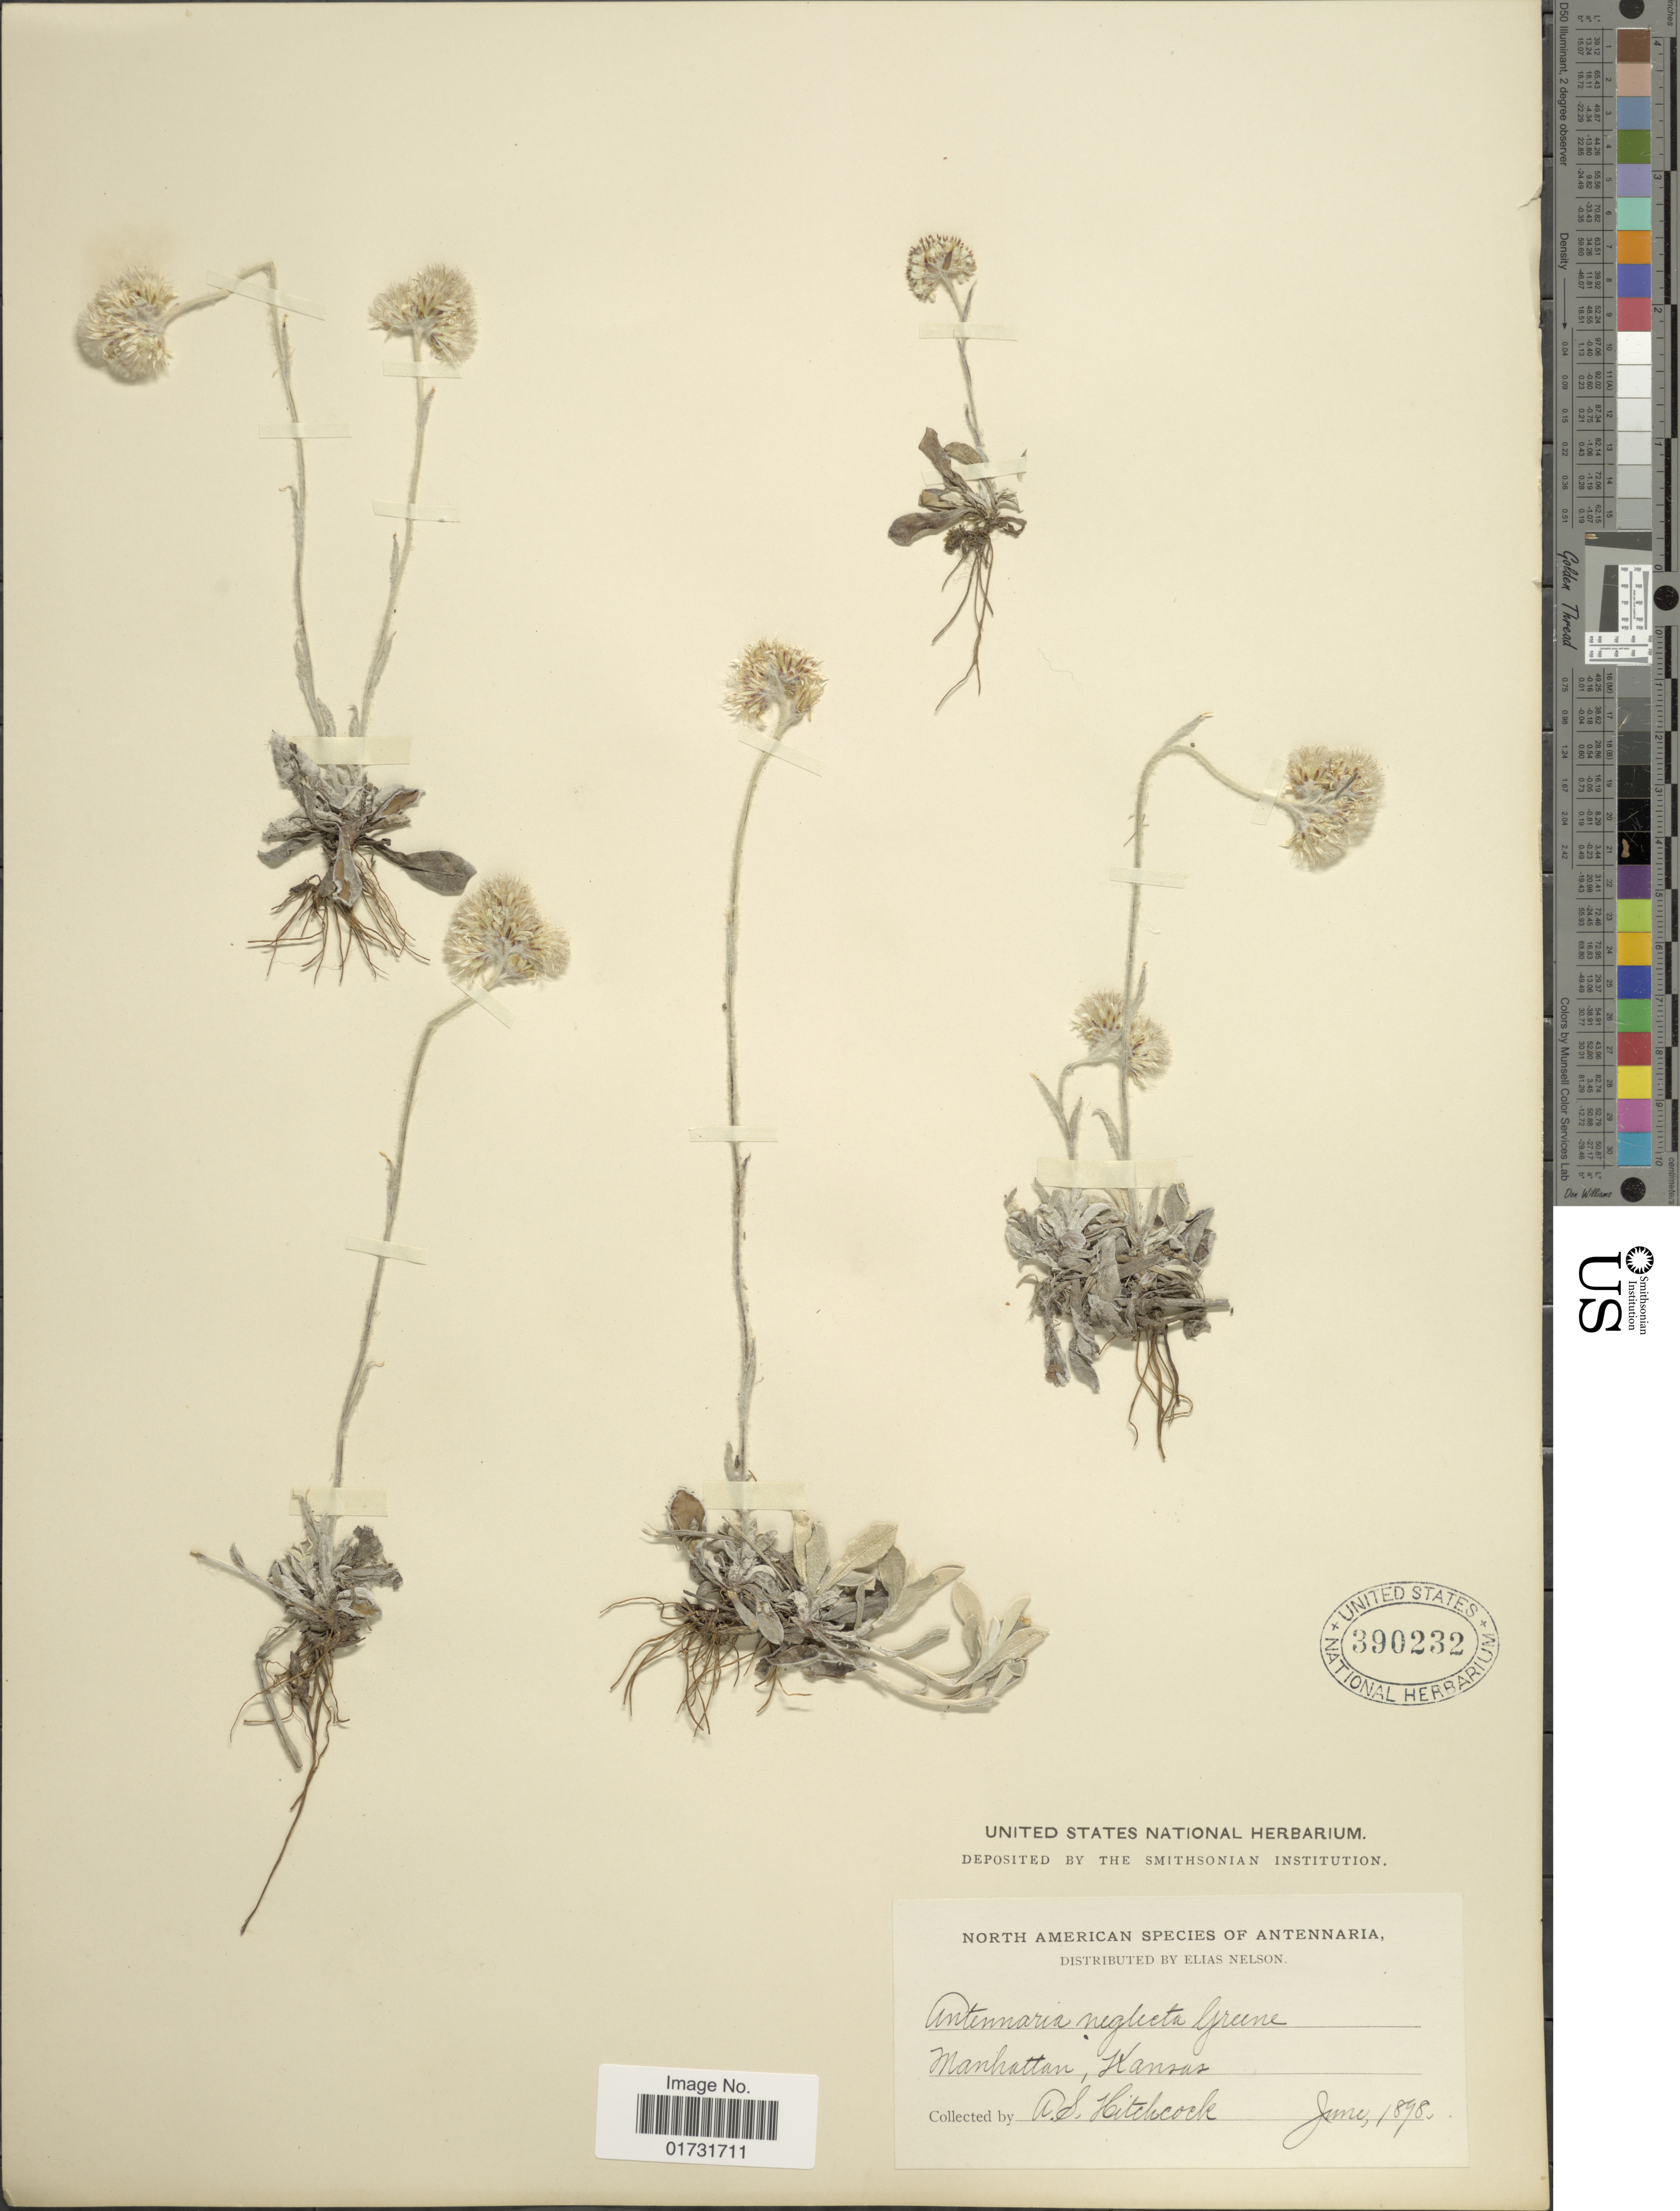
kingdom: Plantae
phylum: Tracheophyta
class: Magnoliopsida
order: Asterales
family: Asteraceae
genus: Antennaria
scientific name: Antennaria neglecta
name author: Greene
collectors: A. S. Hitchcock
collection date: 1898-06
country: United States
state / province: Kansas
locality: Manhattan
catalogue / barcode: US 390232